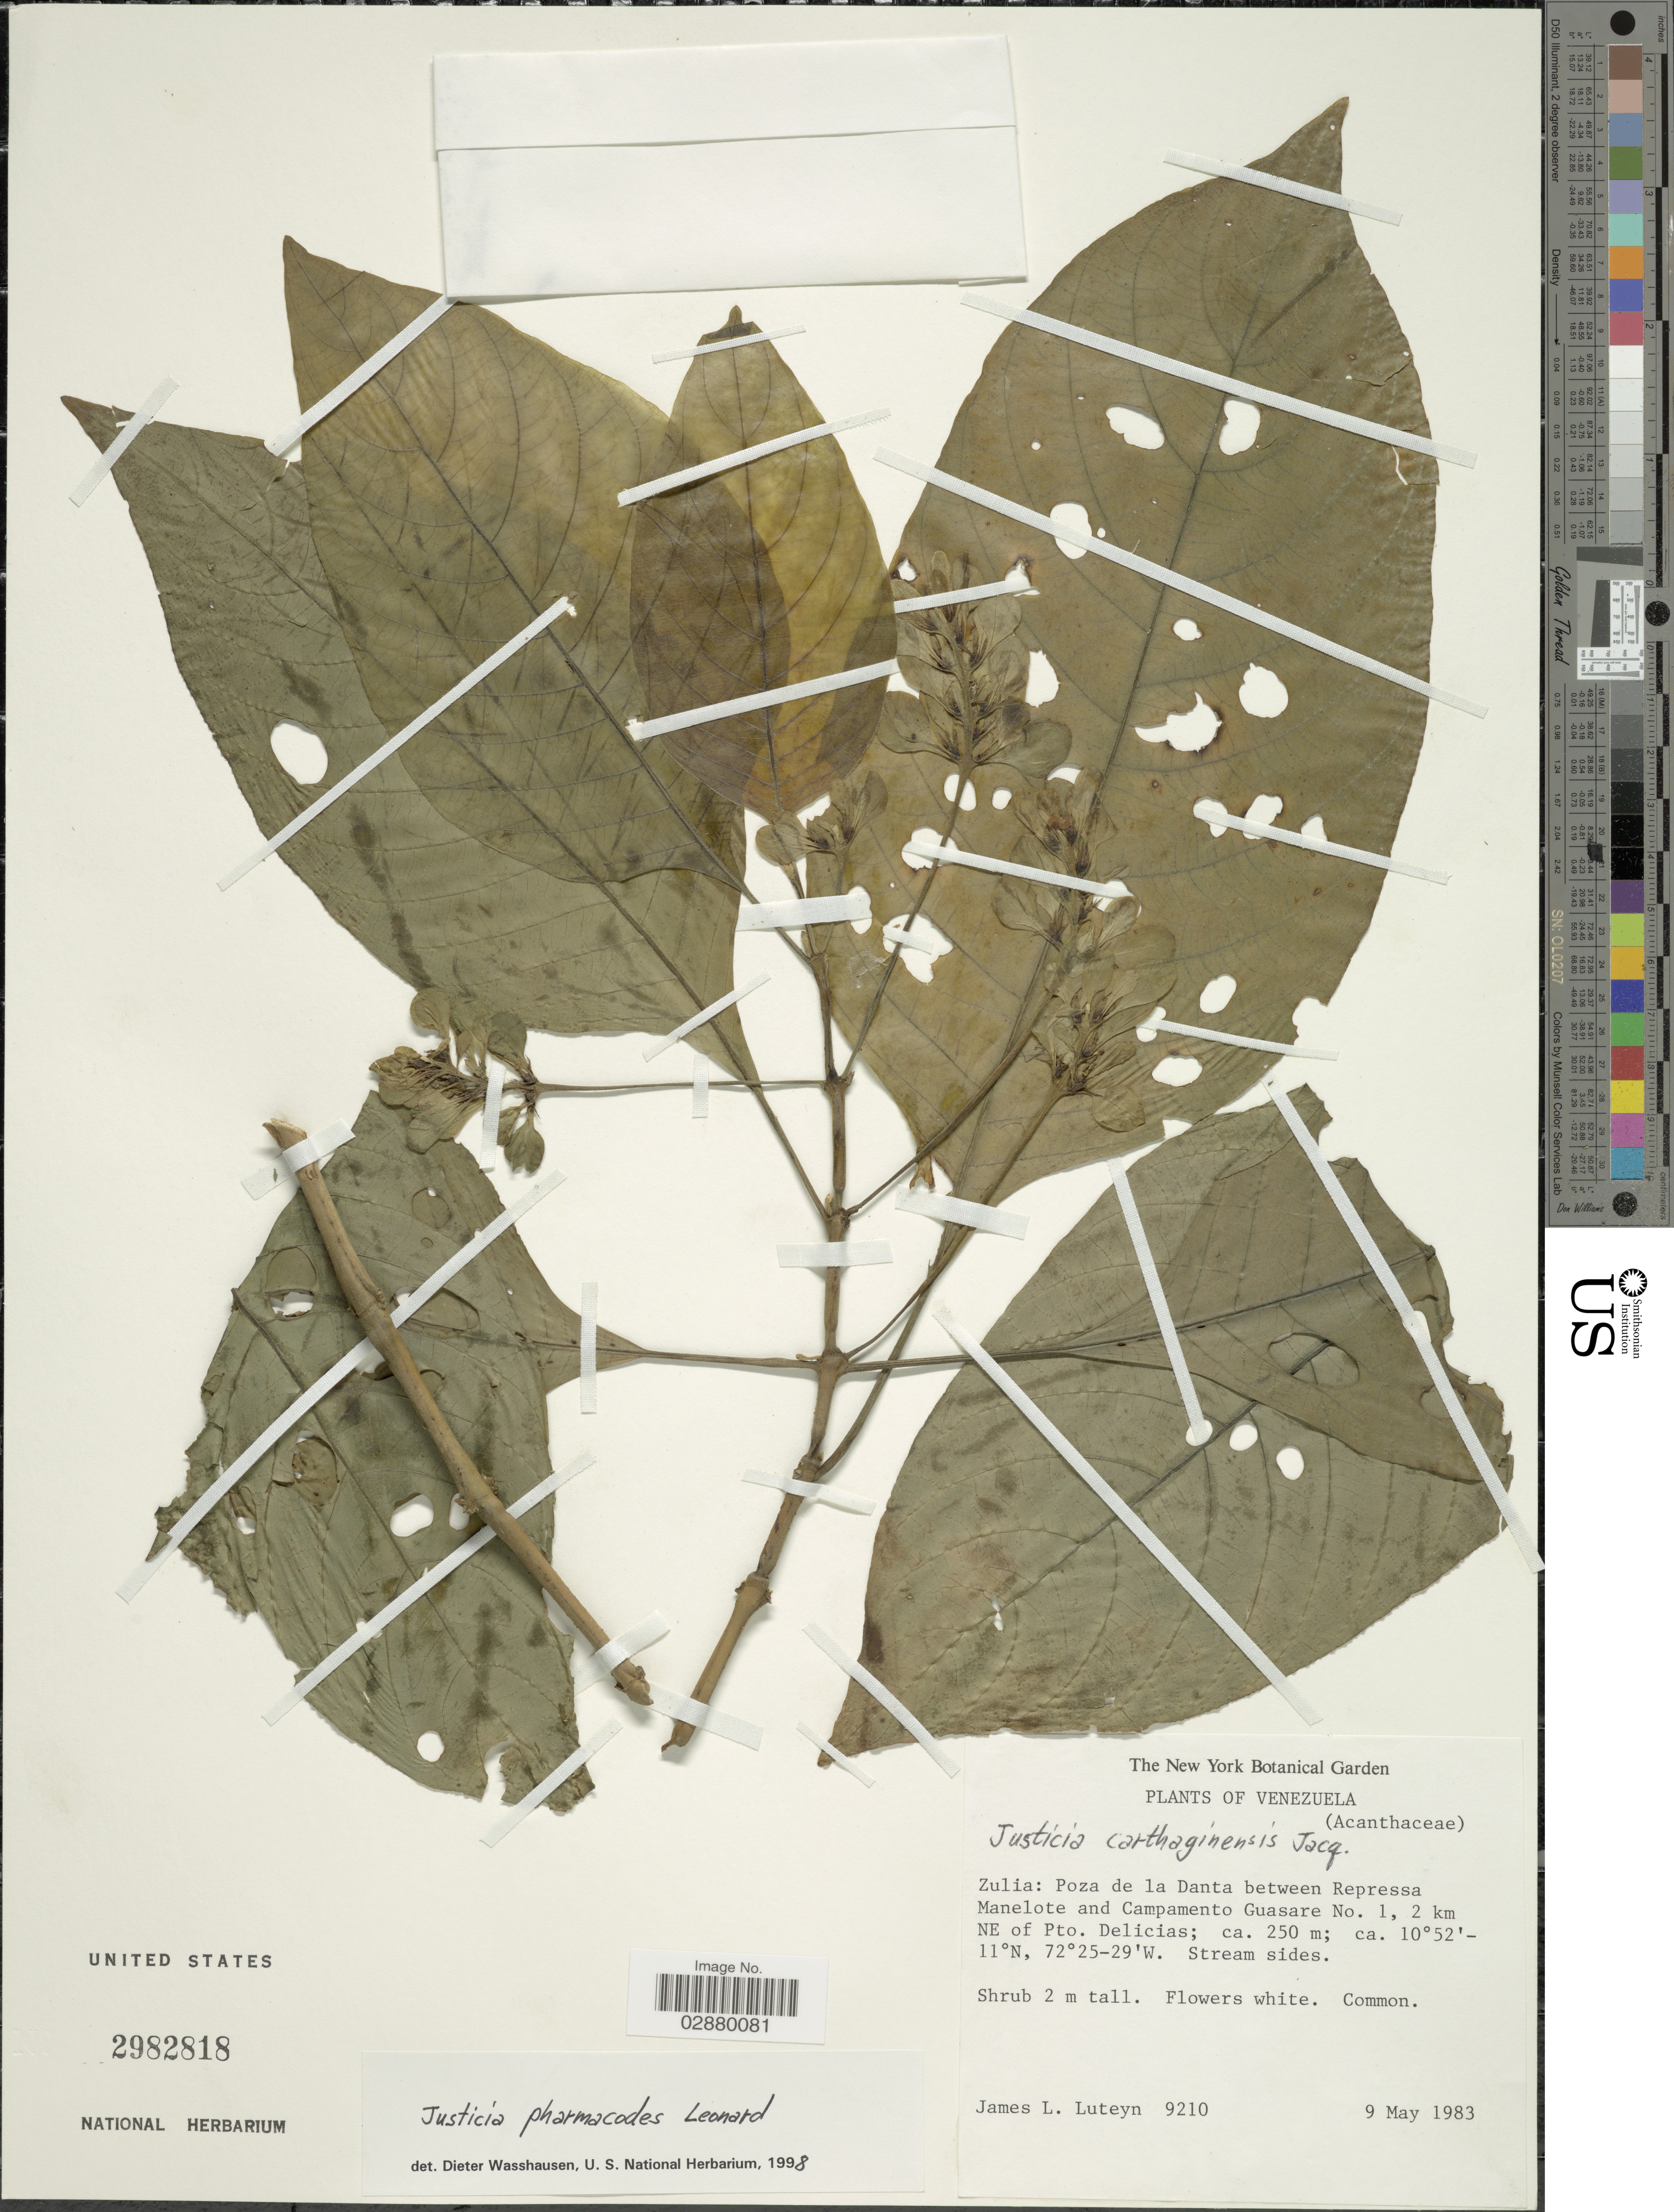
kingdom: Plantae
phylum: Tracheophyta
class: Magnoliopsida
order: Lamiales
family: Acanthaceae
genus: Justicia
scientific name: Justicia pharmacodes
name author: Leonard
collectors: J. Luteyn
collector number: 9210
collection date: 1983-05-09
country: Venezuela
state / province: Zulia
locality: Poza de la Danta between Repressa Manelote and Campamento Guasare No. 1, 2 km NE of Pto. Delicias.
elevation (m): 250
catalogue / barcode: US 2982818